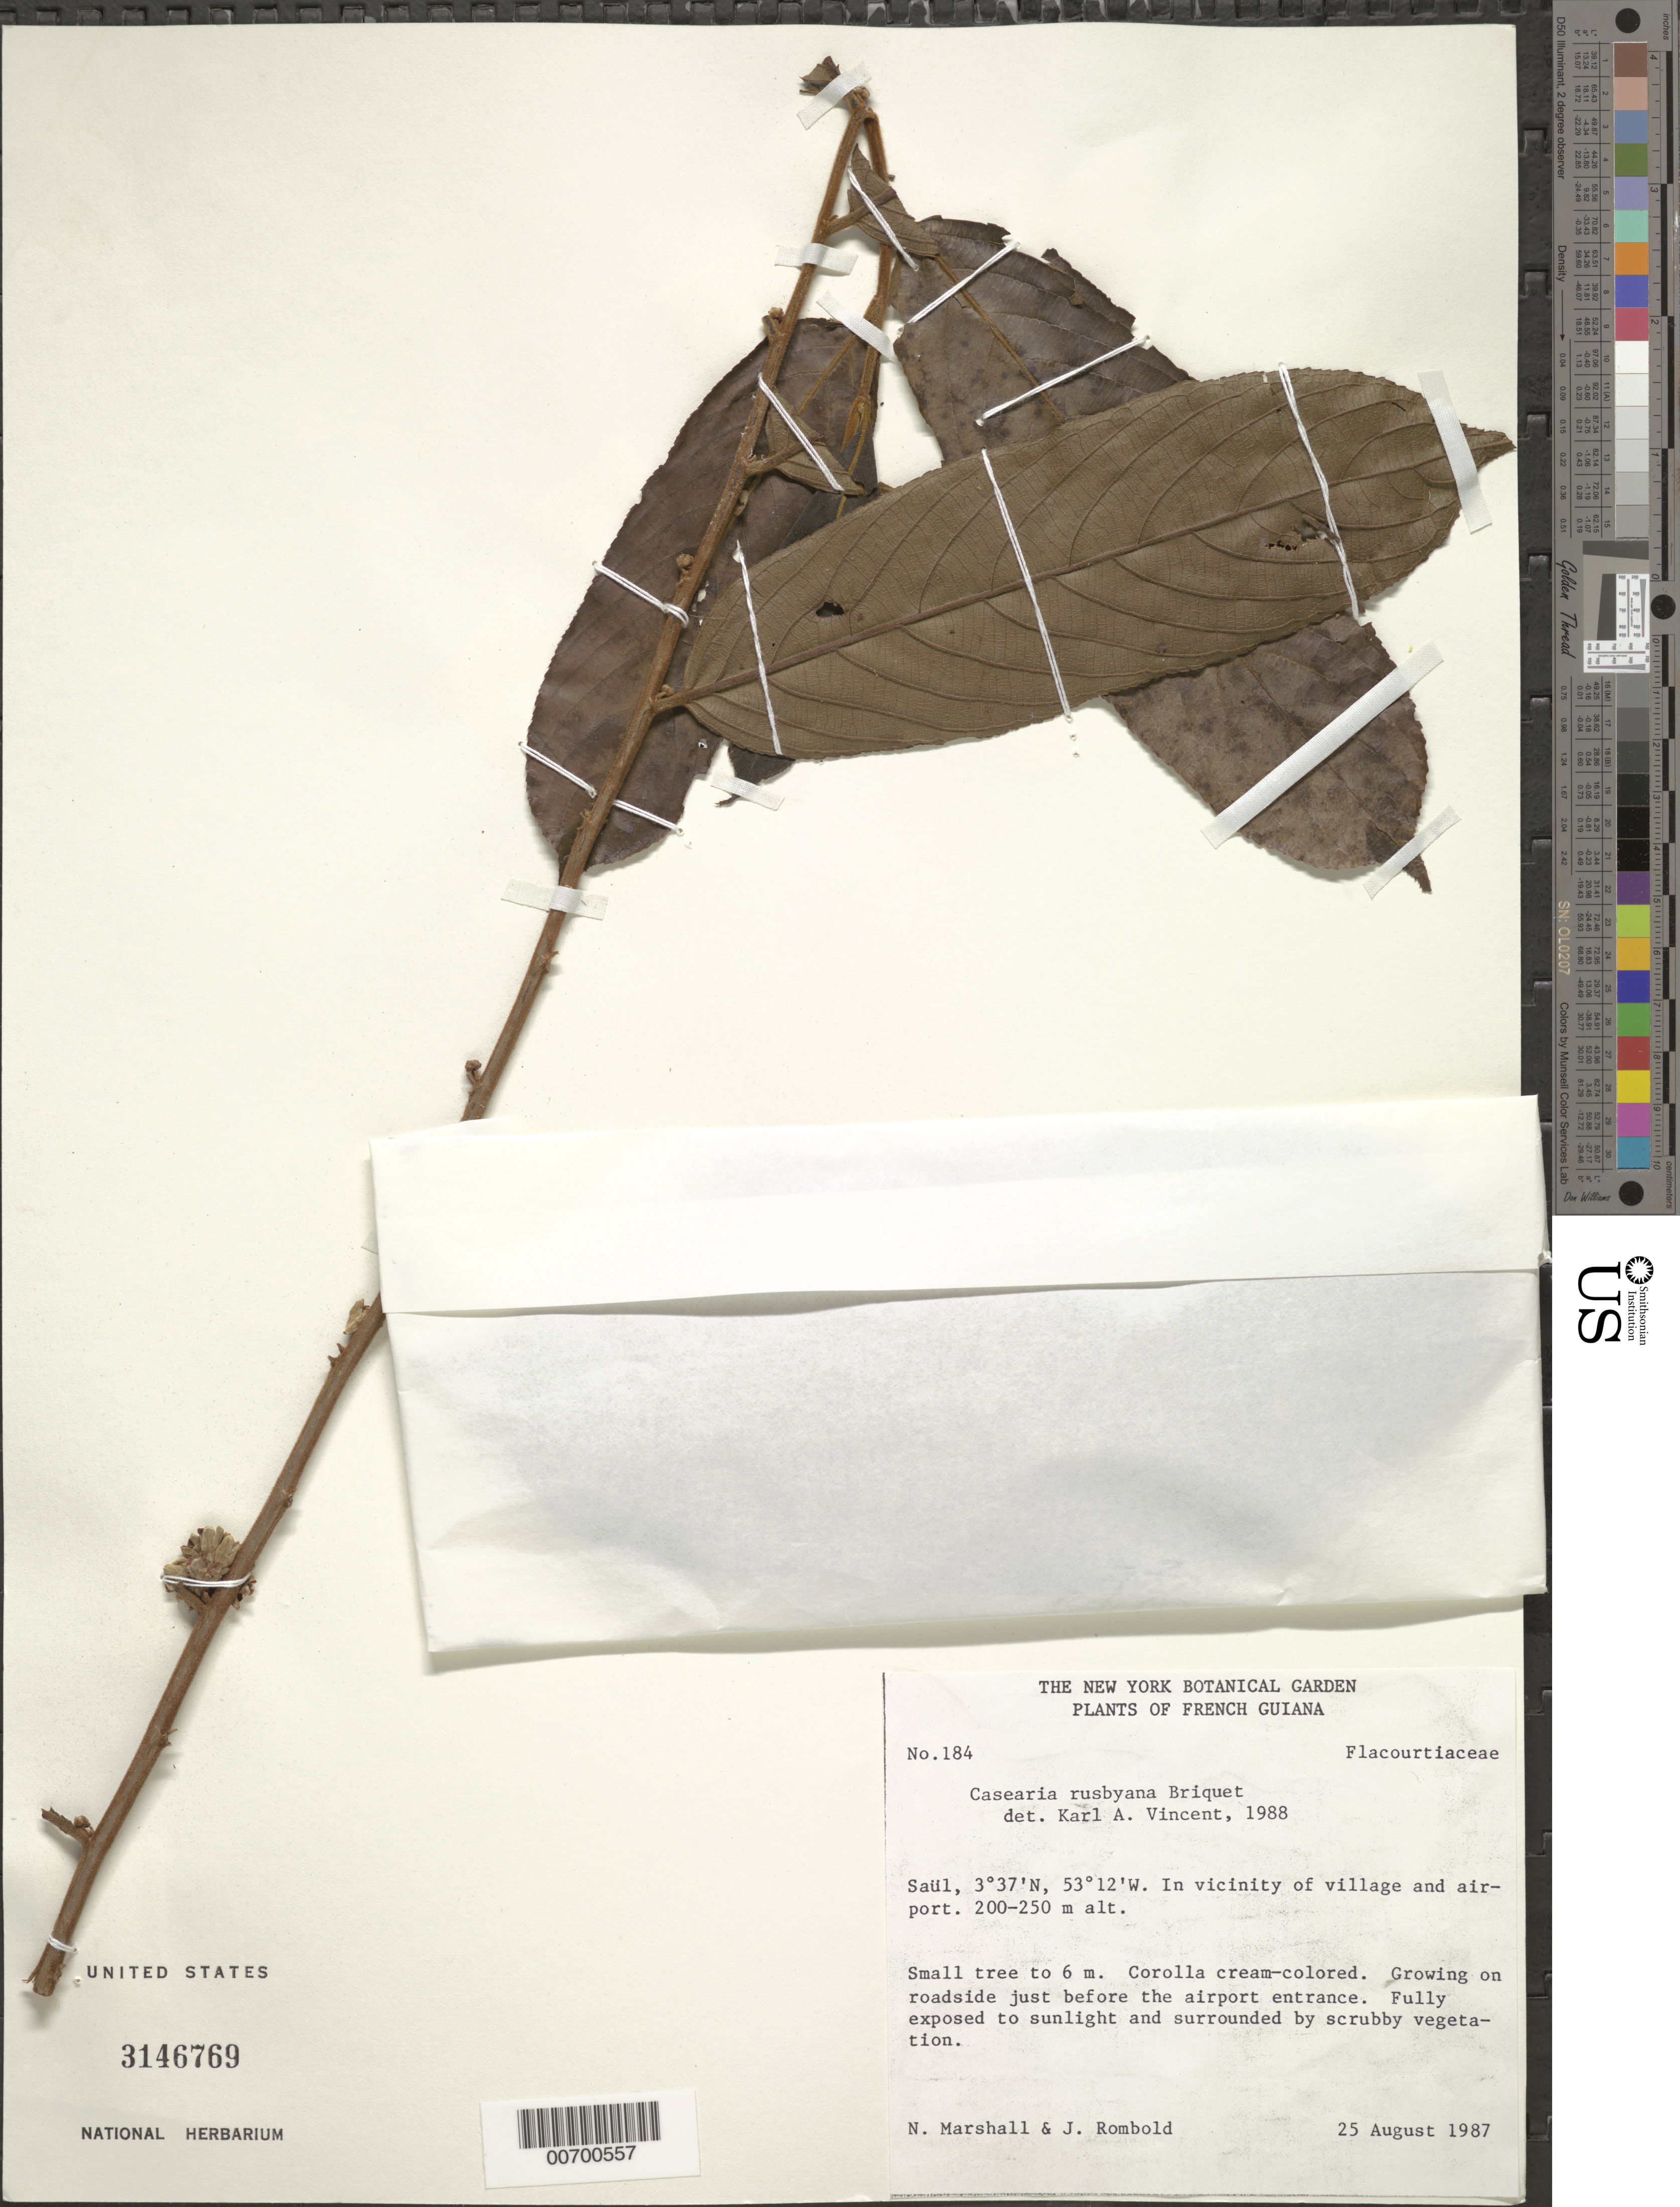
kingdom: Plantae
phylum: Tracheophyta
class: Magnoliopsida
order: Malpighiales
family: Salicaceae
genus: Casearia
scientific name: Casearia rusbyana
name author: Briq.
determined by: Vincent, K. A.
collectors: N. Marshall & J. Rombold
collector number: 184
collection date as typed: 25-Aug-87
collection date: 1987-08-25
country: French Guiana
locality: Saül, vic. of village and airport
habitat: Growing on roadside just before the airstrip fully exposed to sunlight and surrounded by scrubby vegetation.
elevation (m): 200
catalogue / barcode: US 3146769